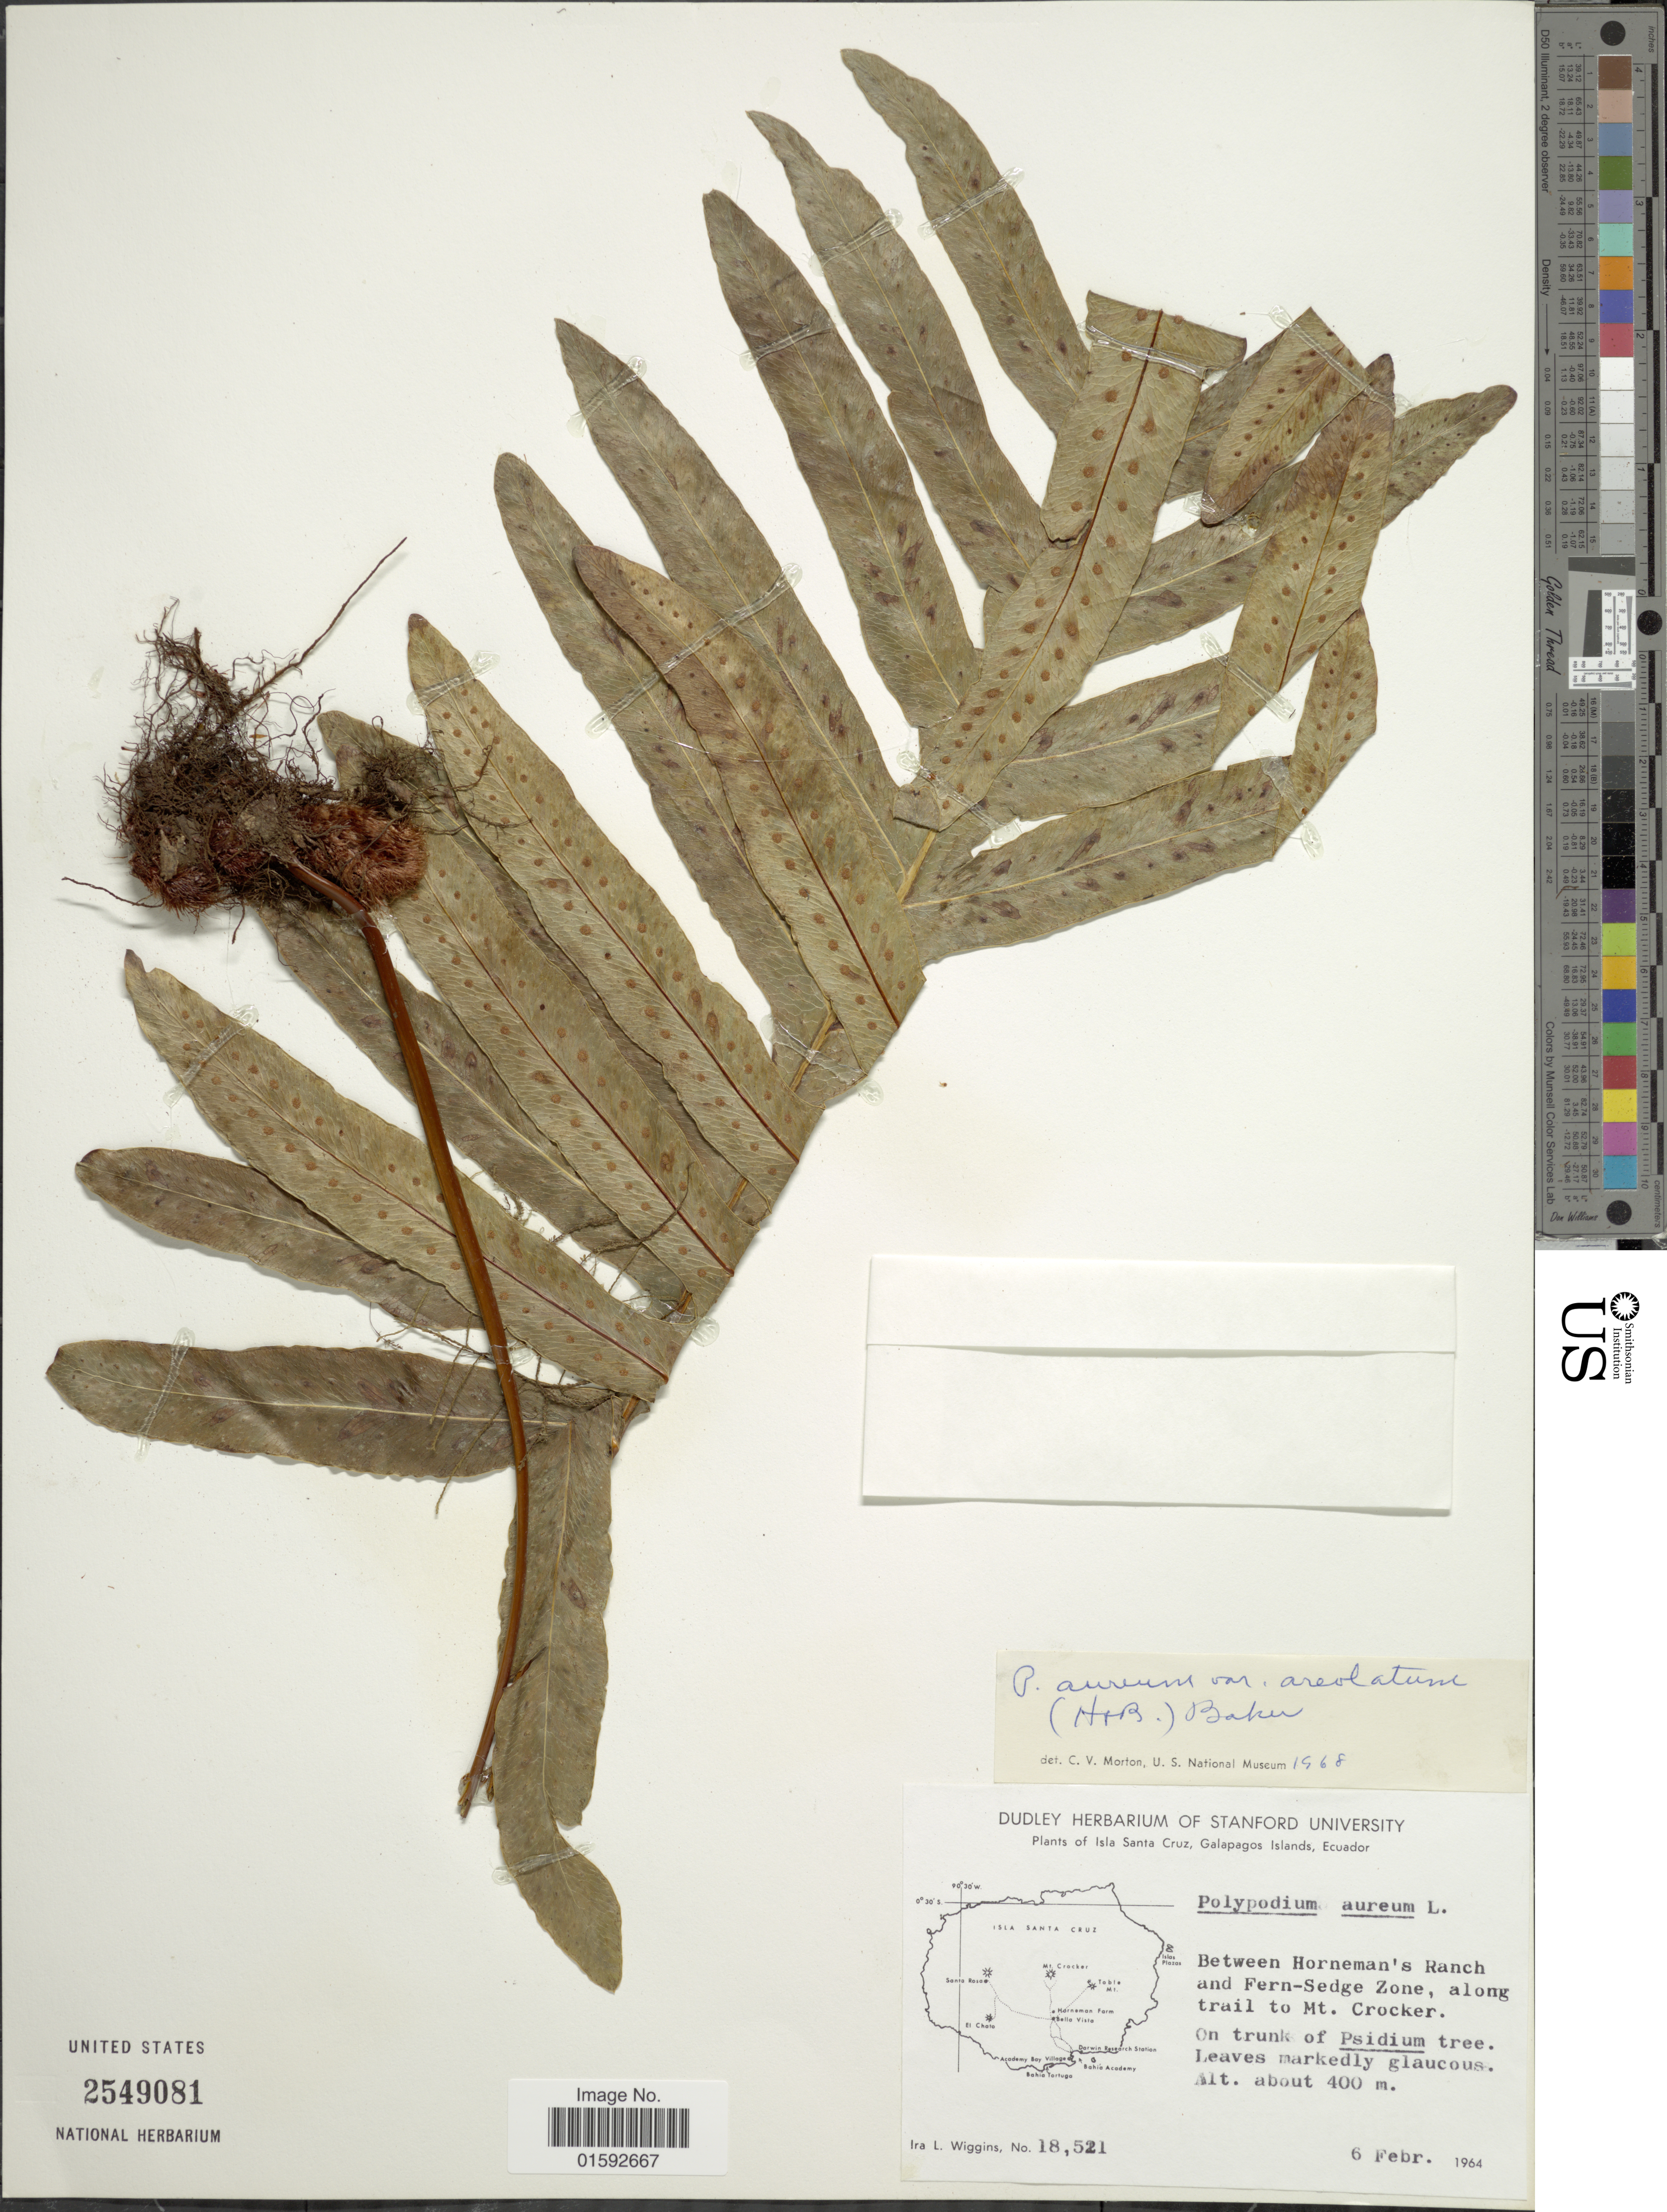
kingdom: Plantae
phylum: Tracheophyta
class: Polypodiopsida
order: Polypodiales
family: Polypodiaceae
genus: Phlebodium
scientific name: Phlebodium pseudoaureum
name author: (Cav.) Lellinger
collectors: I. L. Wiggins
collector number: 18521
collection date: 1964-02-06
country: Ecuador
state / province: Colón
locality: Isla Santa Cruz, Galapagos Islands, Between Horneman's Ranch and Fern-Sedge Zone, along trail to Mt. Crocker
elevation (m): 400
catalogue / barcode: US 2549081